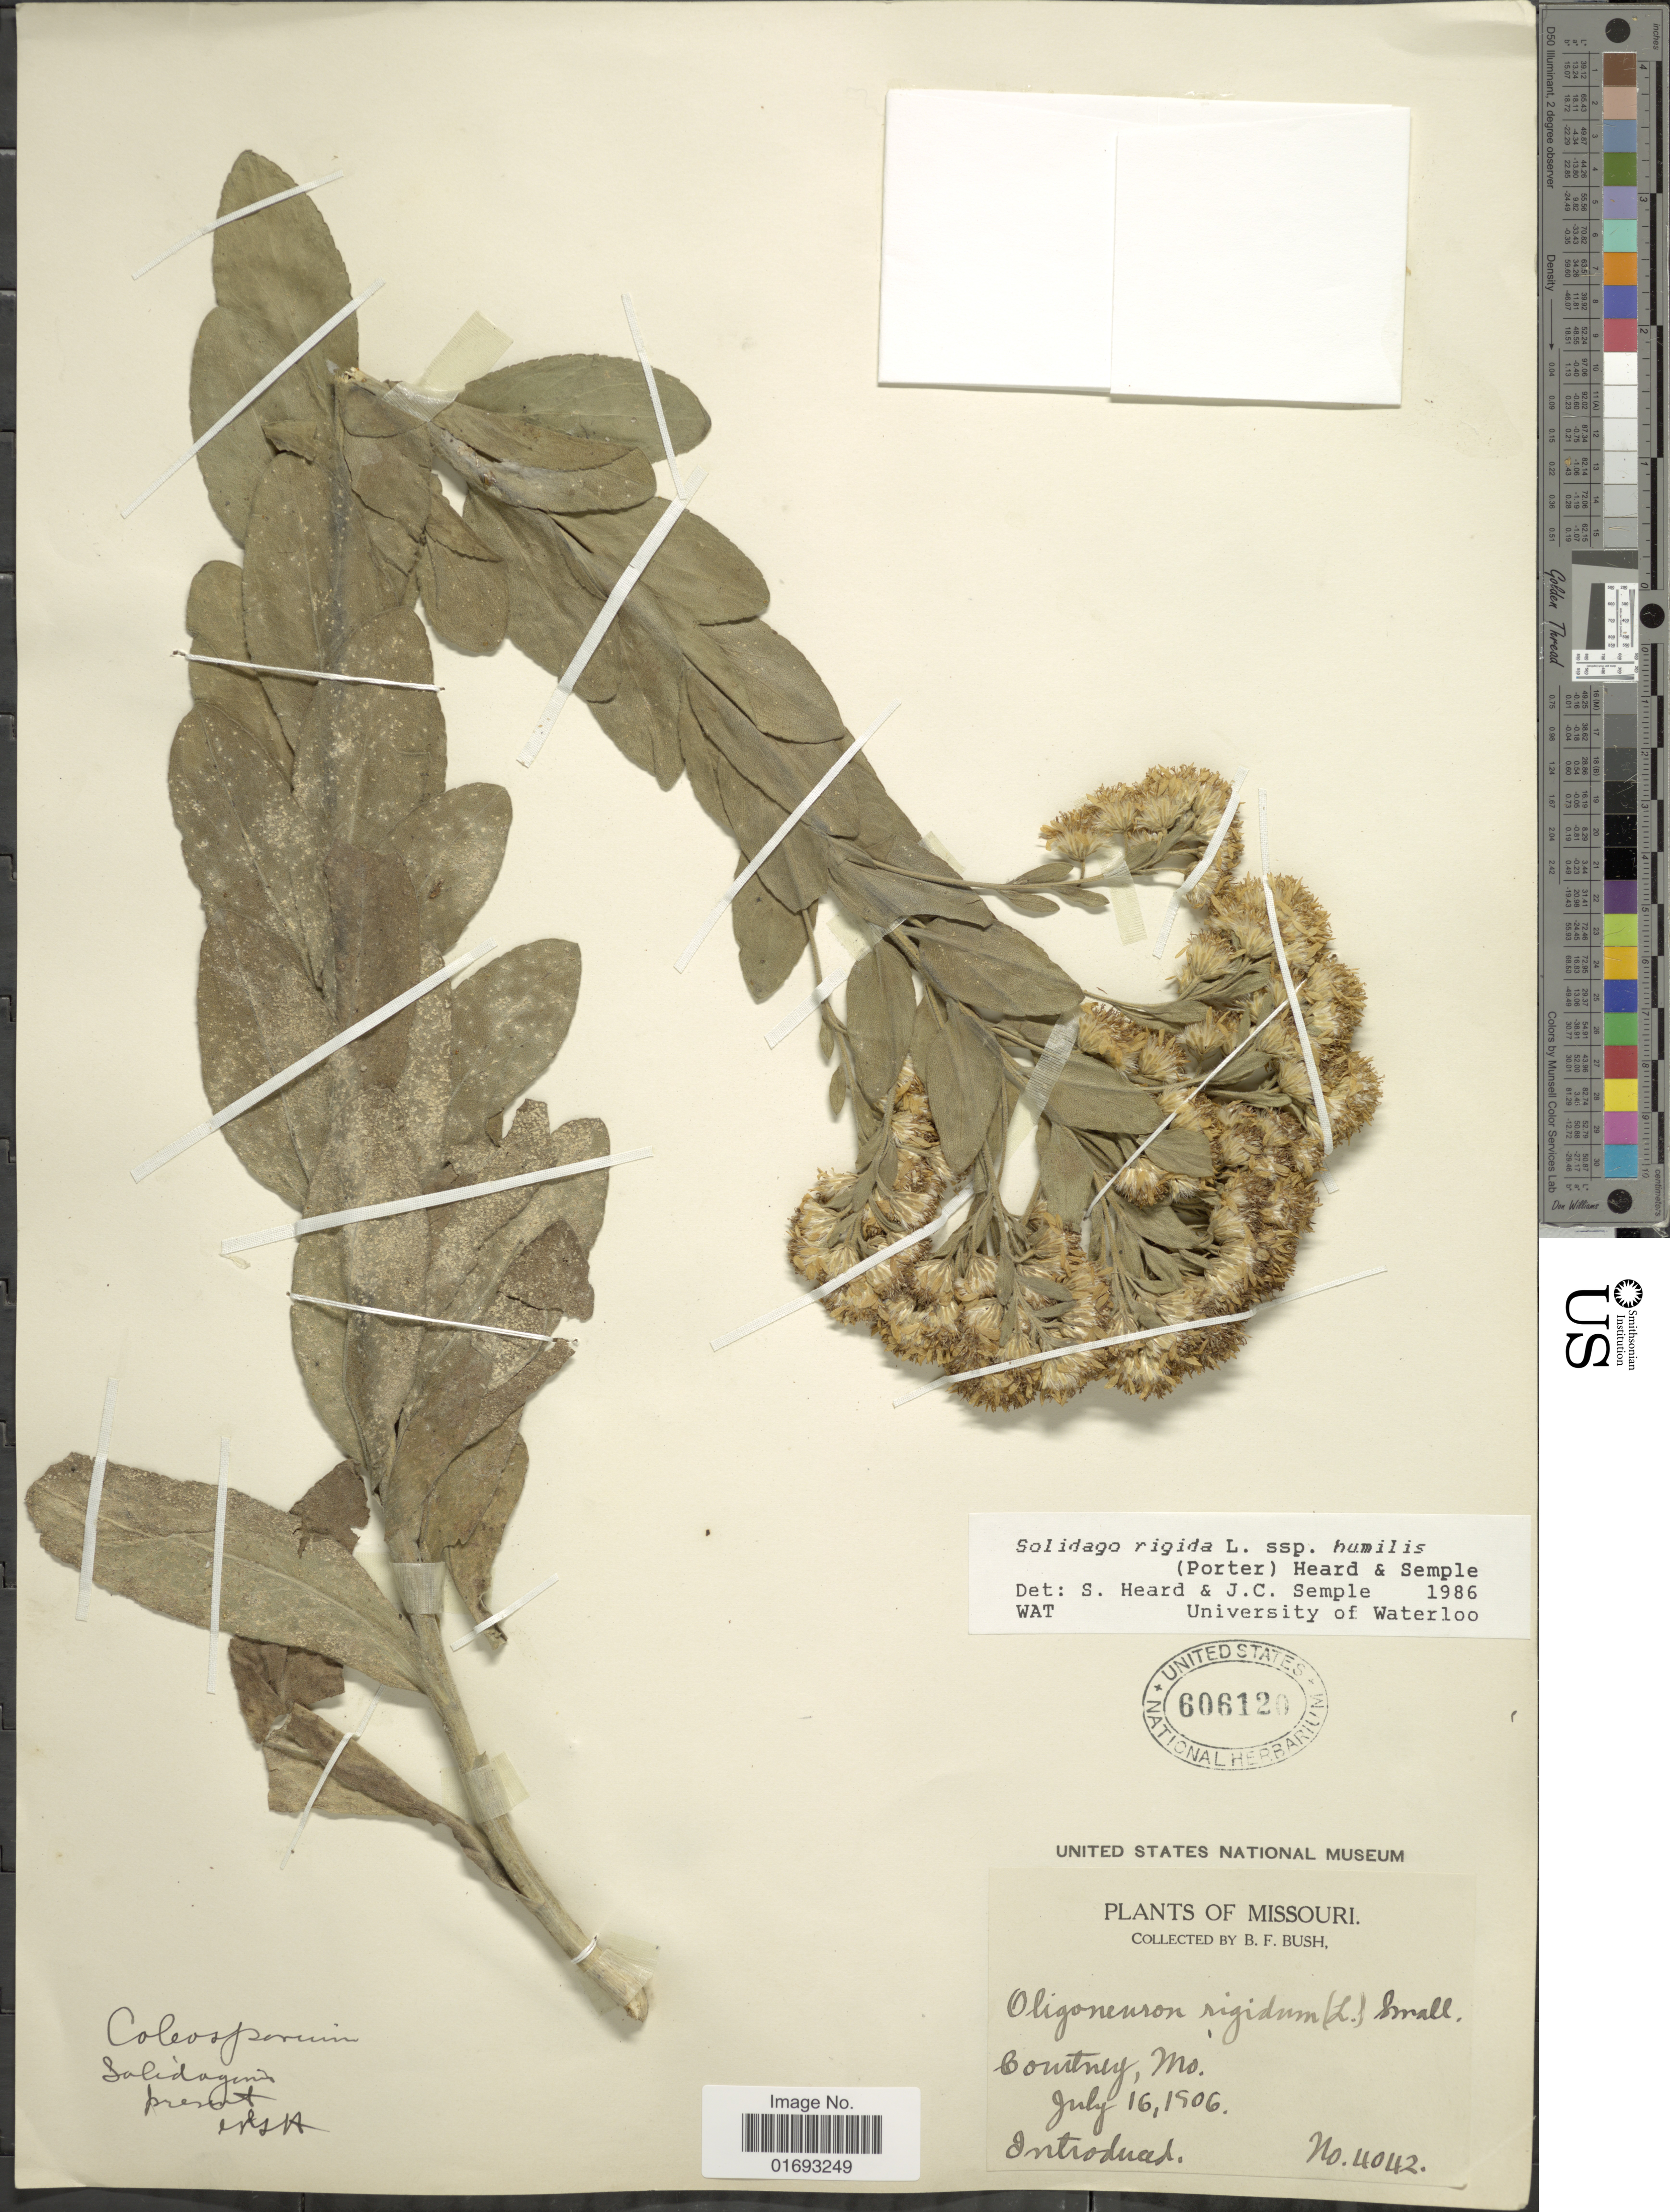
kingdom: Plantae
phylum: Tracheophyta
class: Magnoliopsida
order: Asterales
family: Asteraceae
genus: Oligoneuron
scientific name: Oligoneuron rigidum var. humile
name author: (Porter) G.L. Nesom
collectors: B. F. Bush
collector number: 4042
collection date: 1906-07-16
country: United States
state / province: Missouri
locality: Courtney Mo., Introduad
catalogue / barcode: US 606120